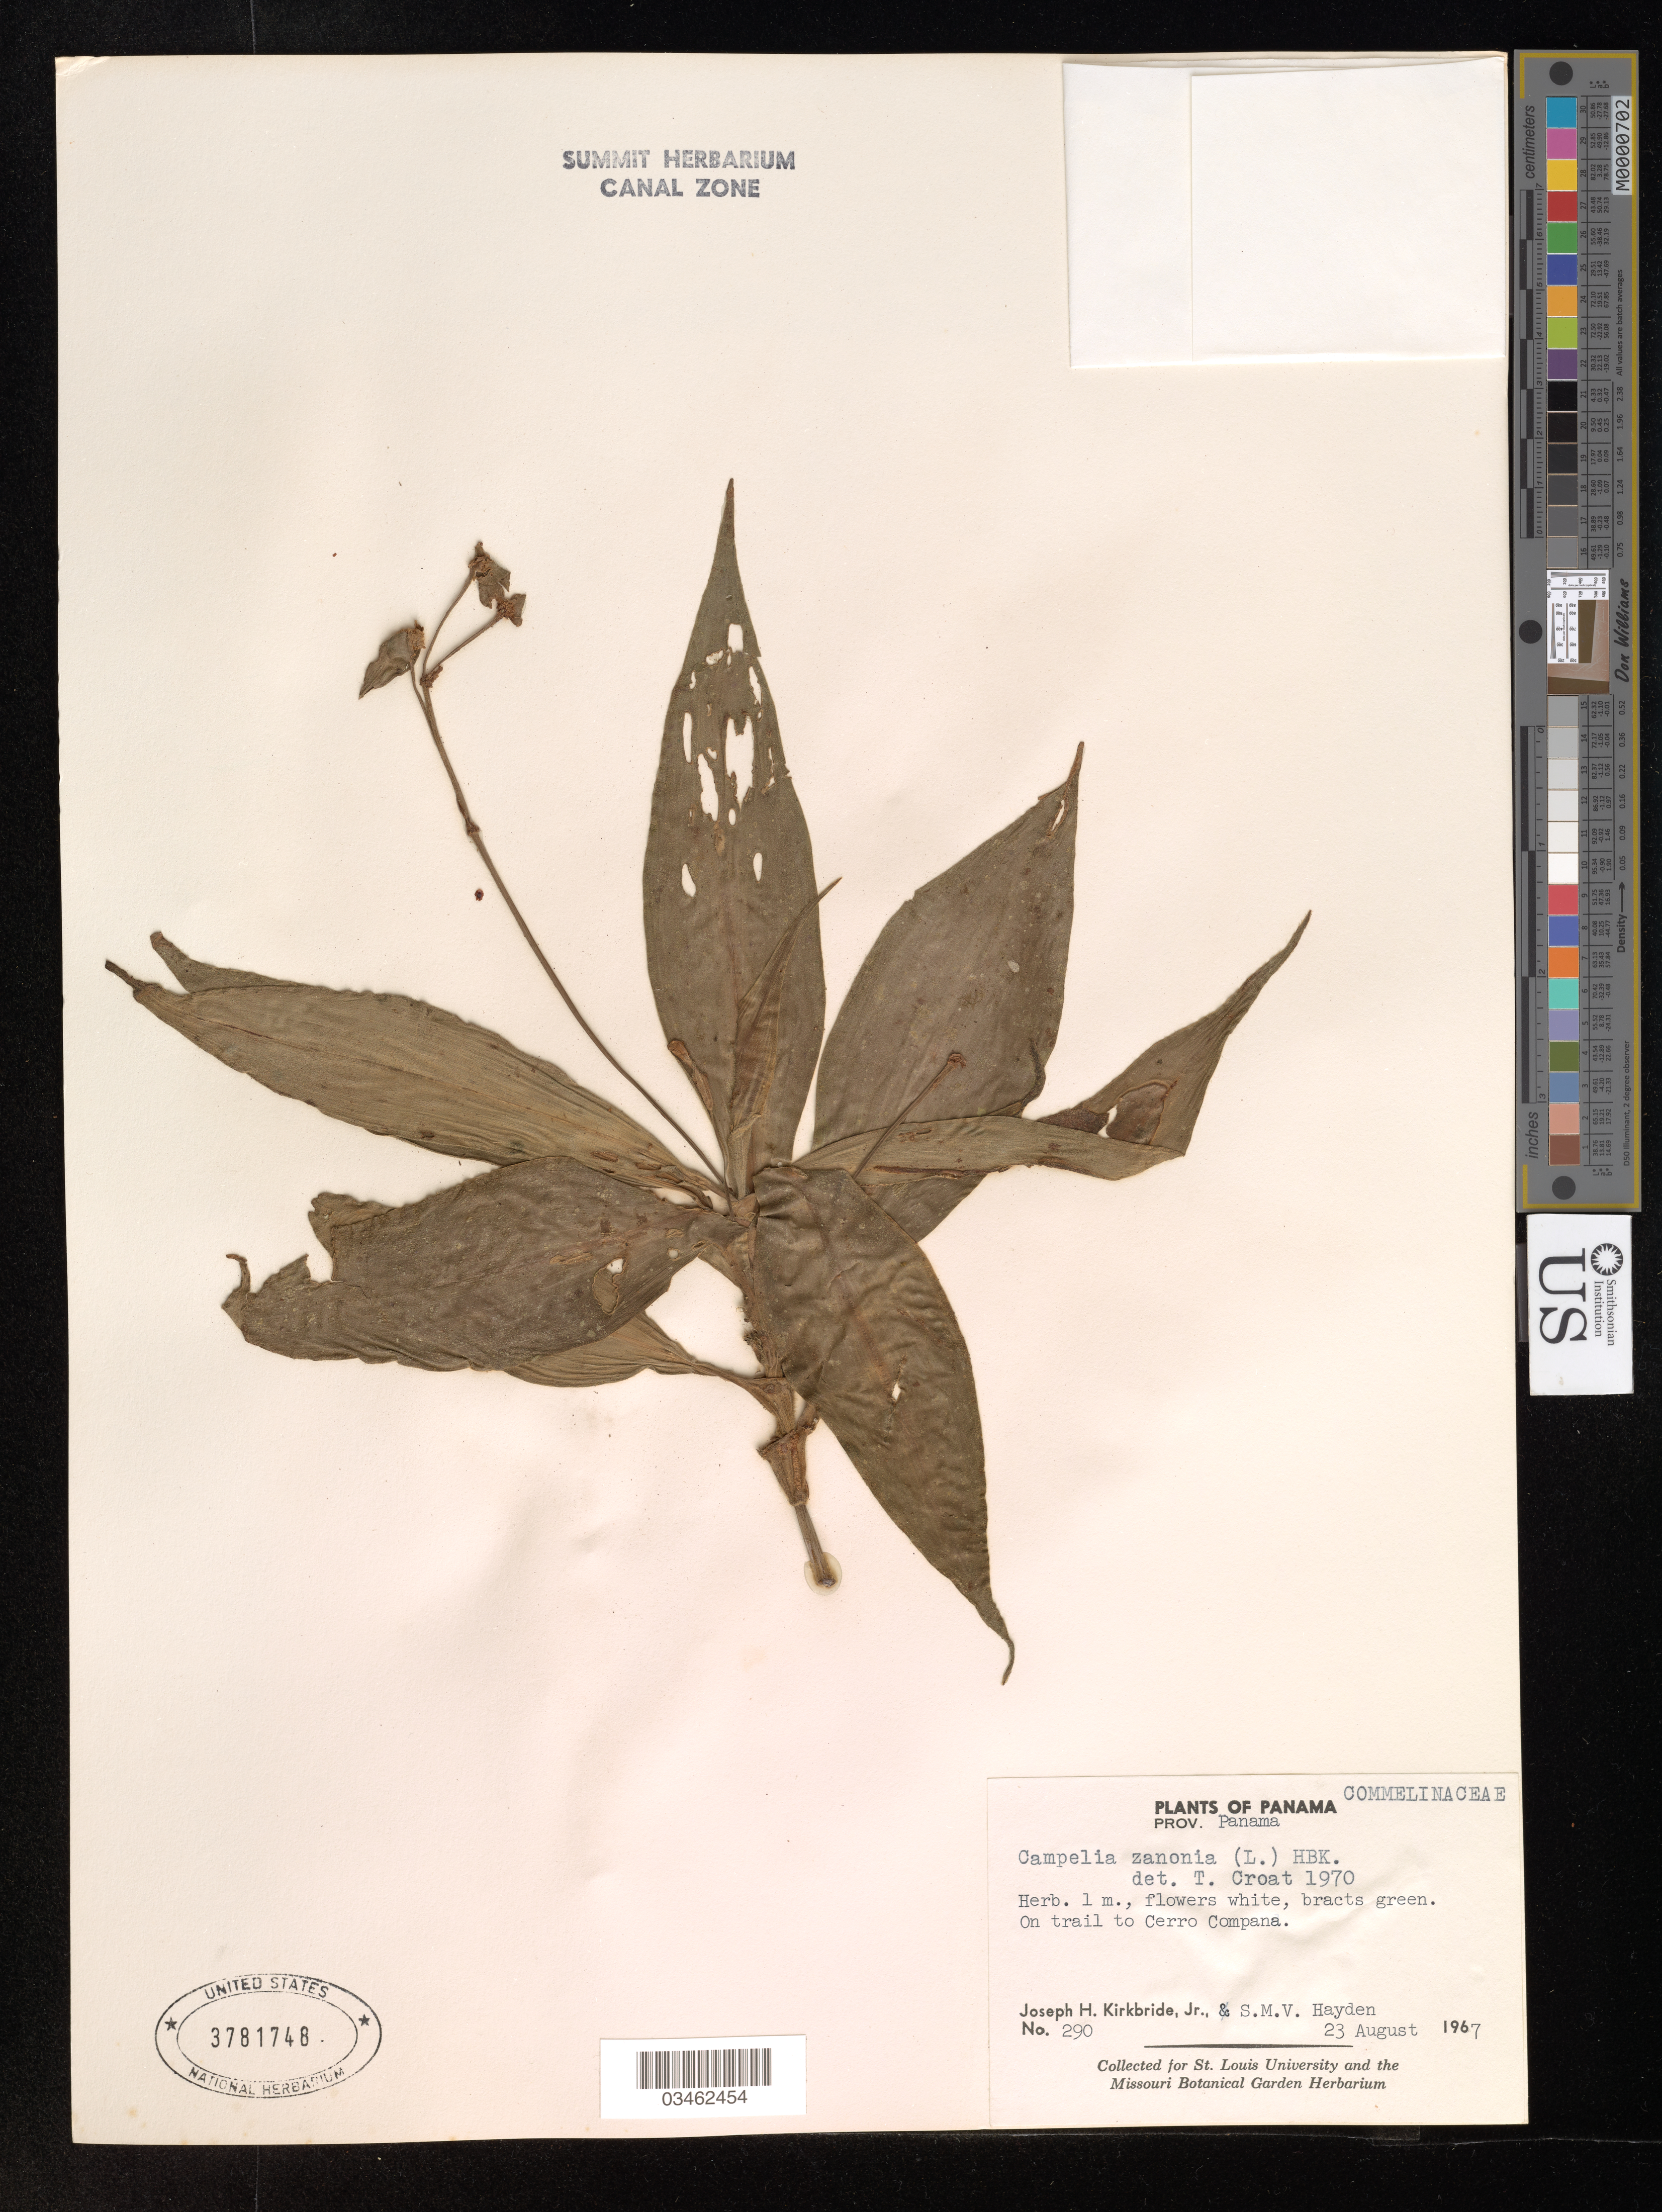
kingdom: Plantae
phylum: Tracheophyta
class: Liliopsida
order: Commelinales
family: Commelinaceae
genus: Campelia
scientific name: Campelia zanonia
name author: (L.) Kunth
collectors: J. H. Kirkbride & S. M. Hayden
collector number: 290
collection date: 1967-08-23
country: Panama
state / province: Panamá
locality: On trail to Cerro Compana.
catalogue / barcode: US 3781748